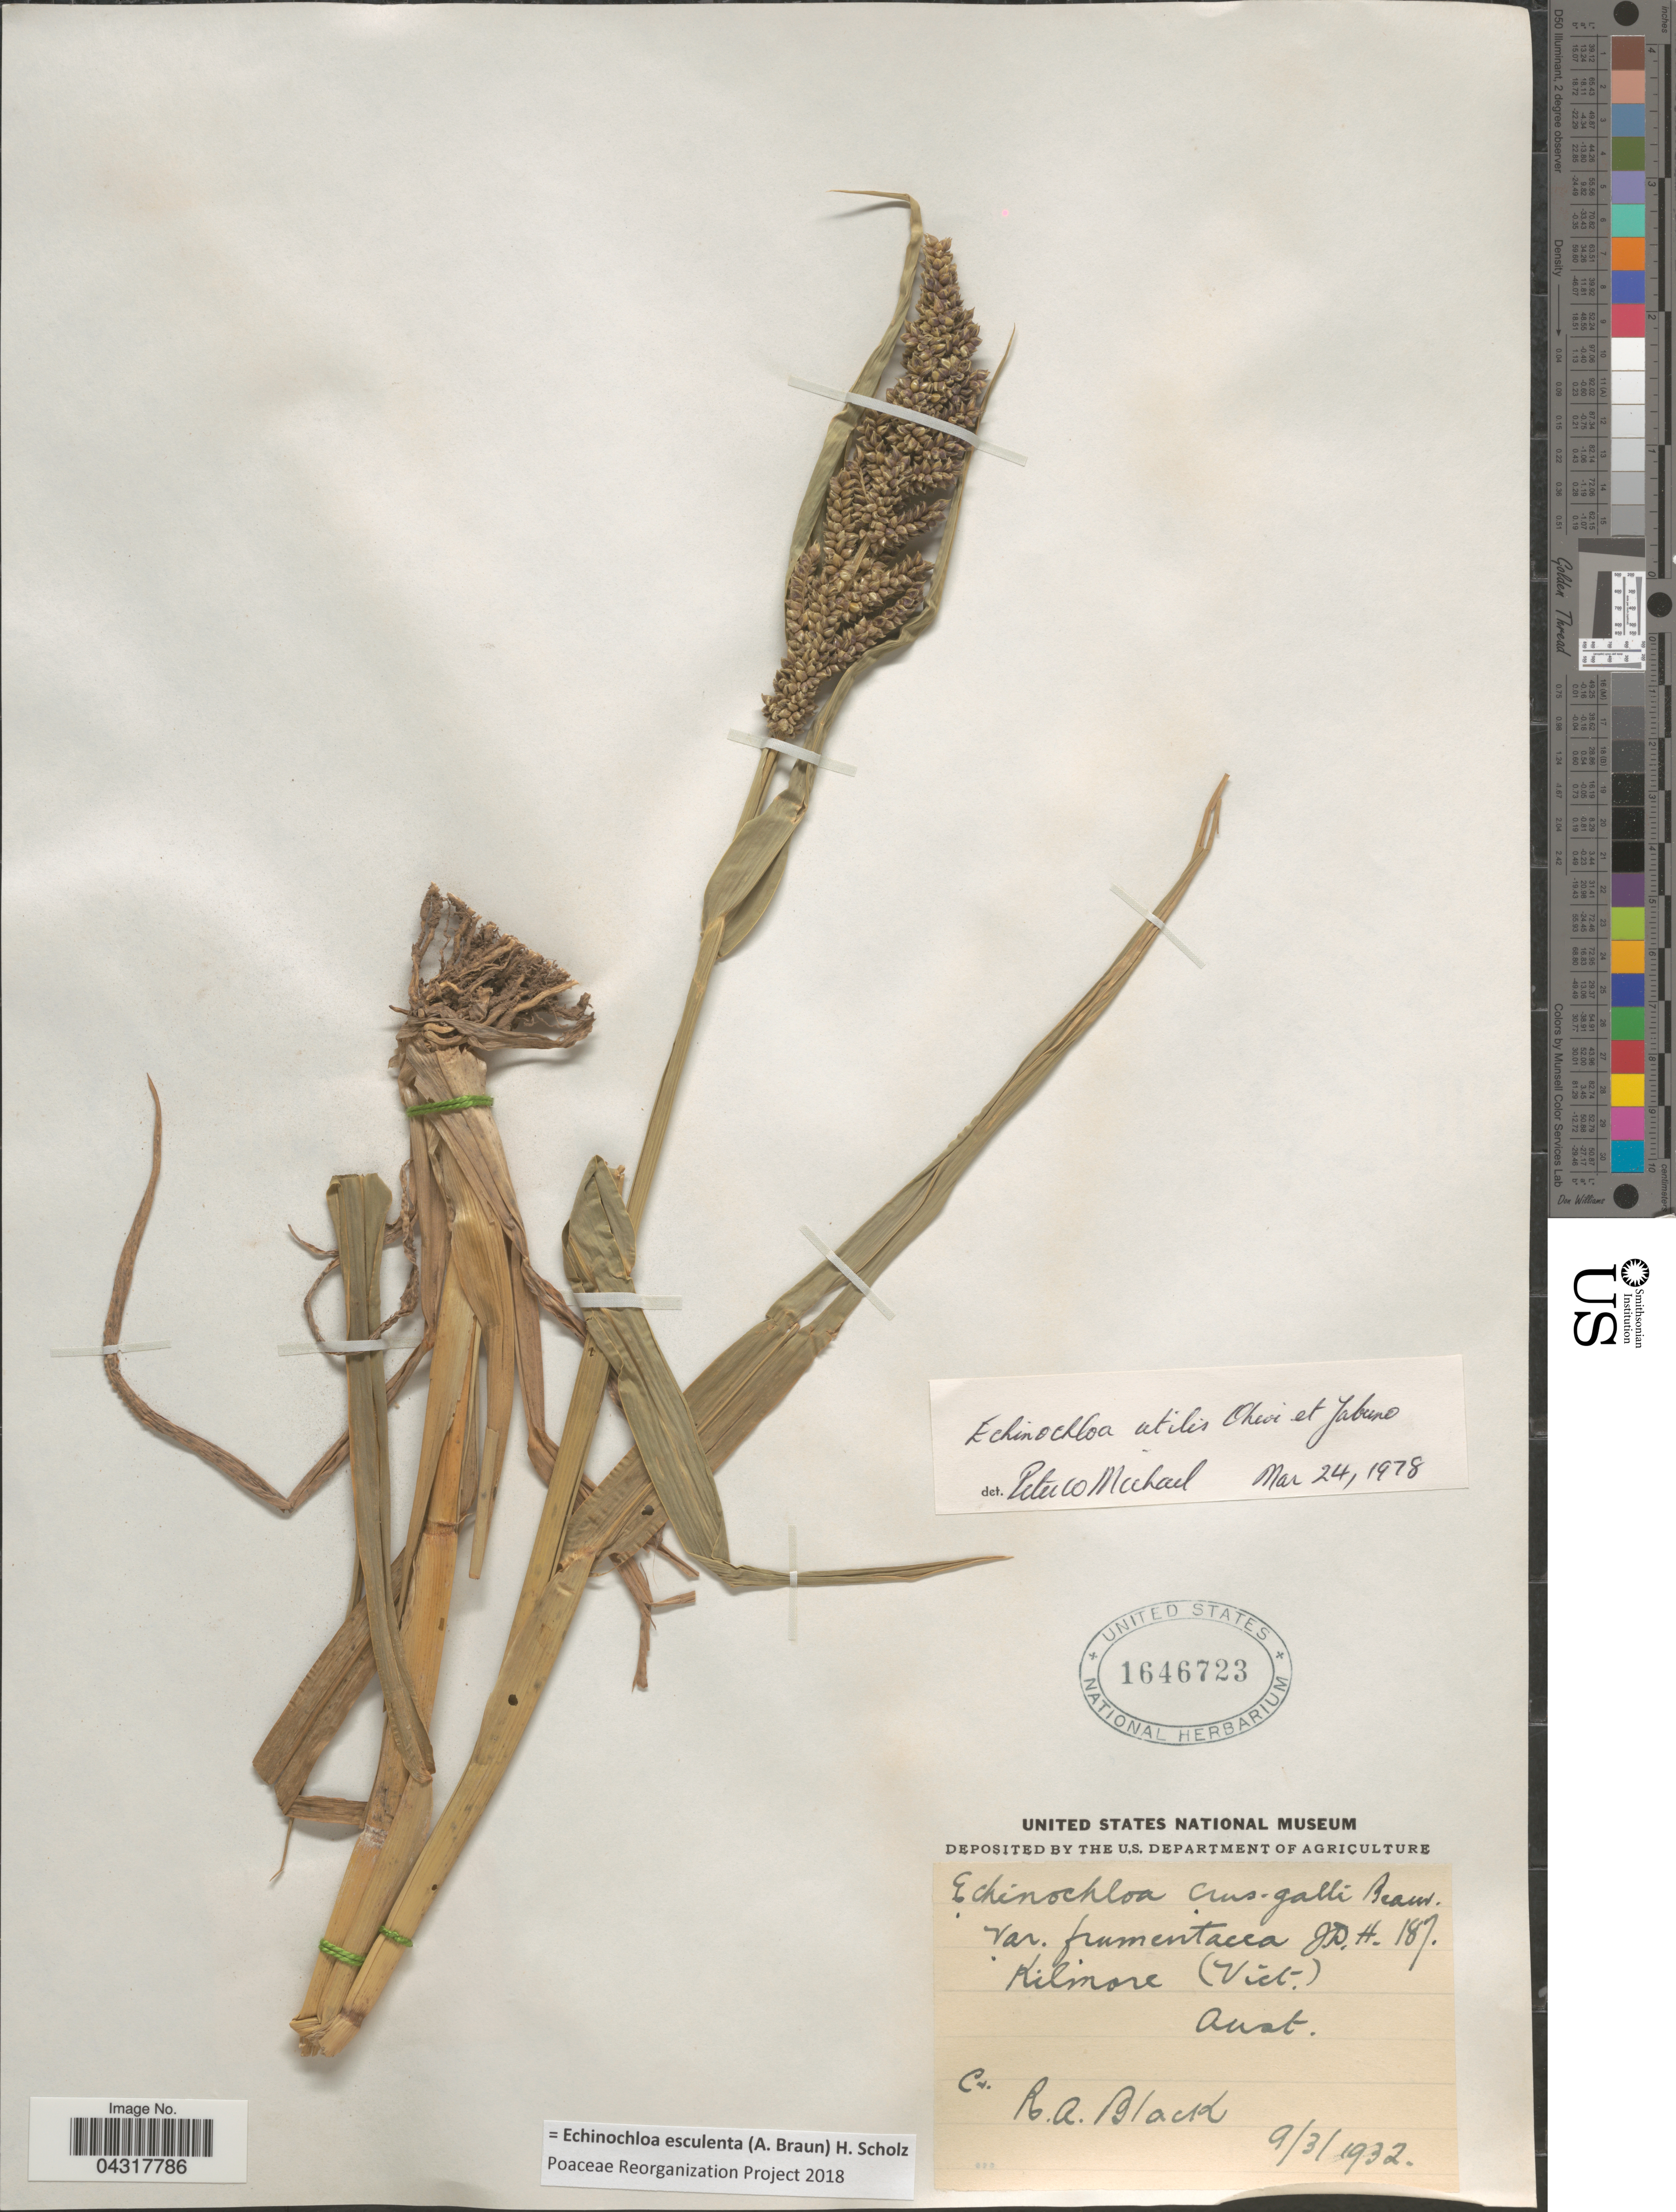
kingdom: Plantae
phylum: Tracheophyta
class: Liliopsida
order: Poales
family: Poaceae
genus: Echinochloa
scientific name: Echinochloa esculenta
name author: (A. Braun) H. Scholz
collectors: R. A. Black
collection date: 1932-03-09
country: Australia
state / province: Victoria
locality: Kilmore (Vict.)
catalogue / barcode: US 1646723